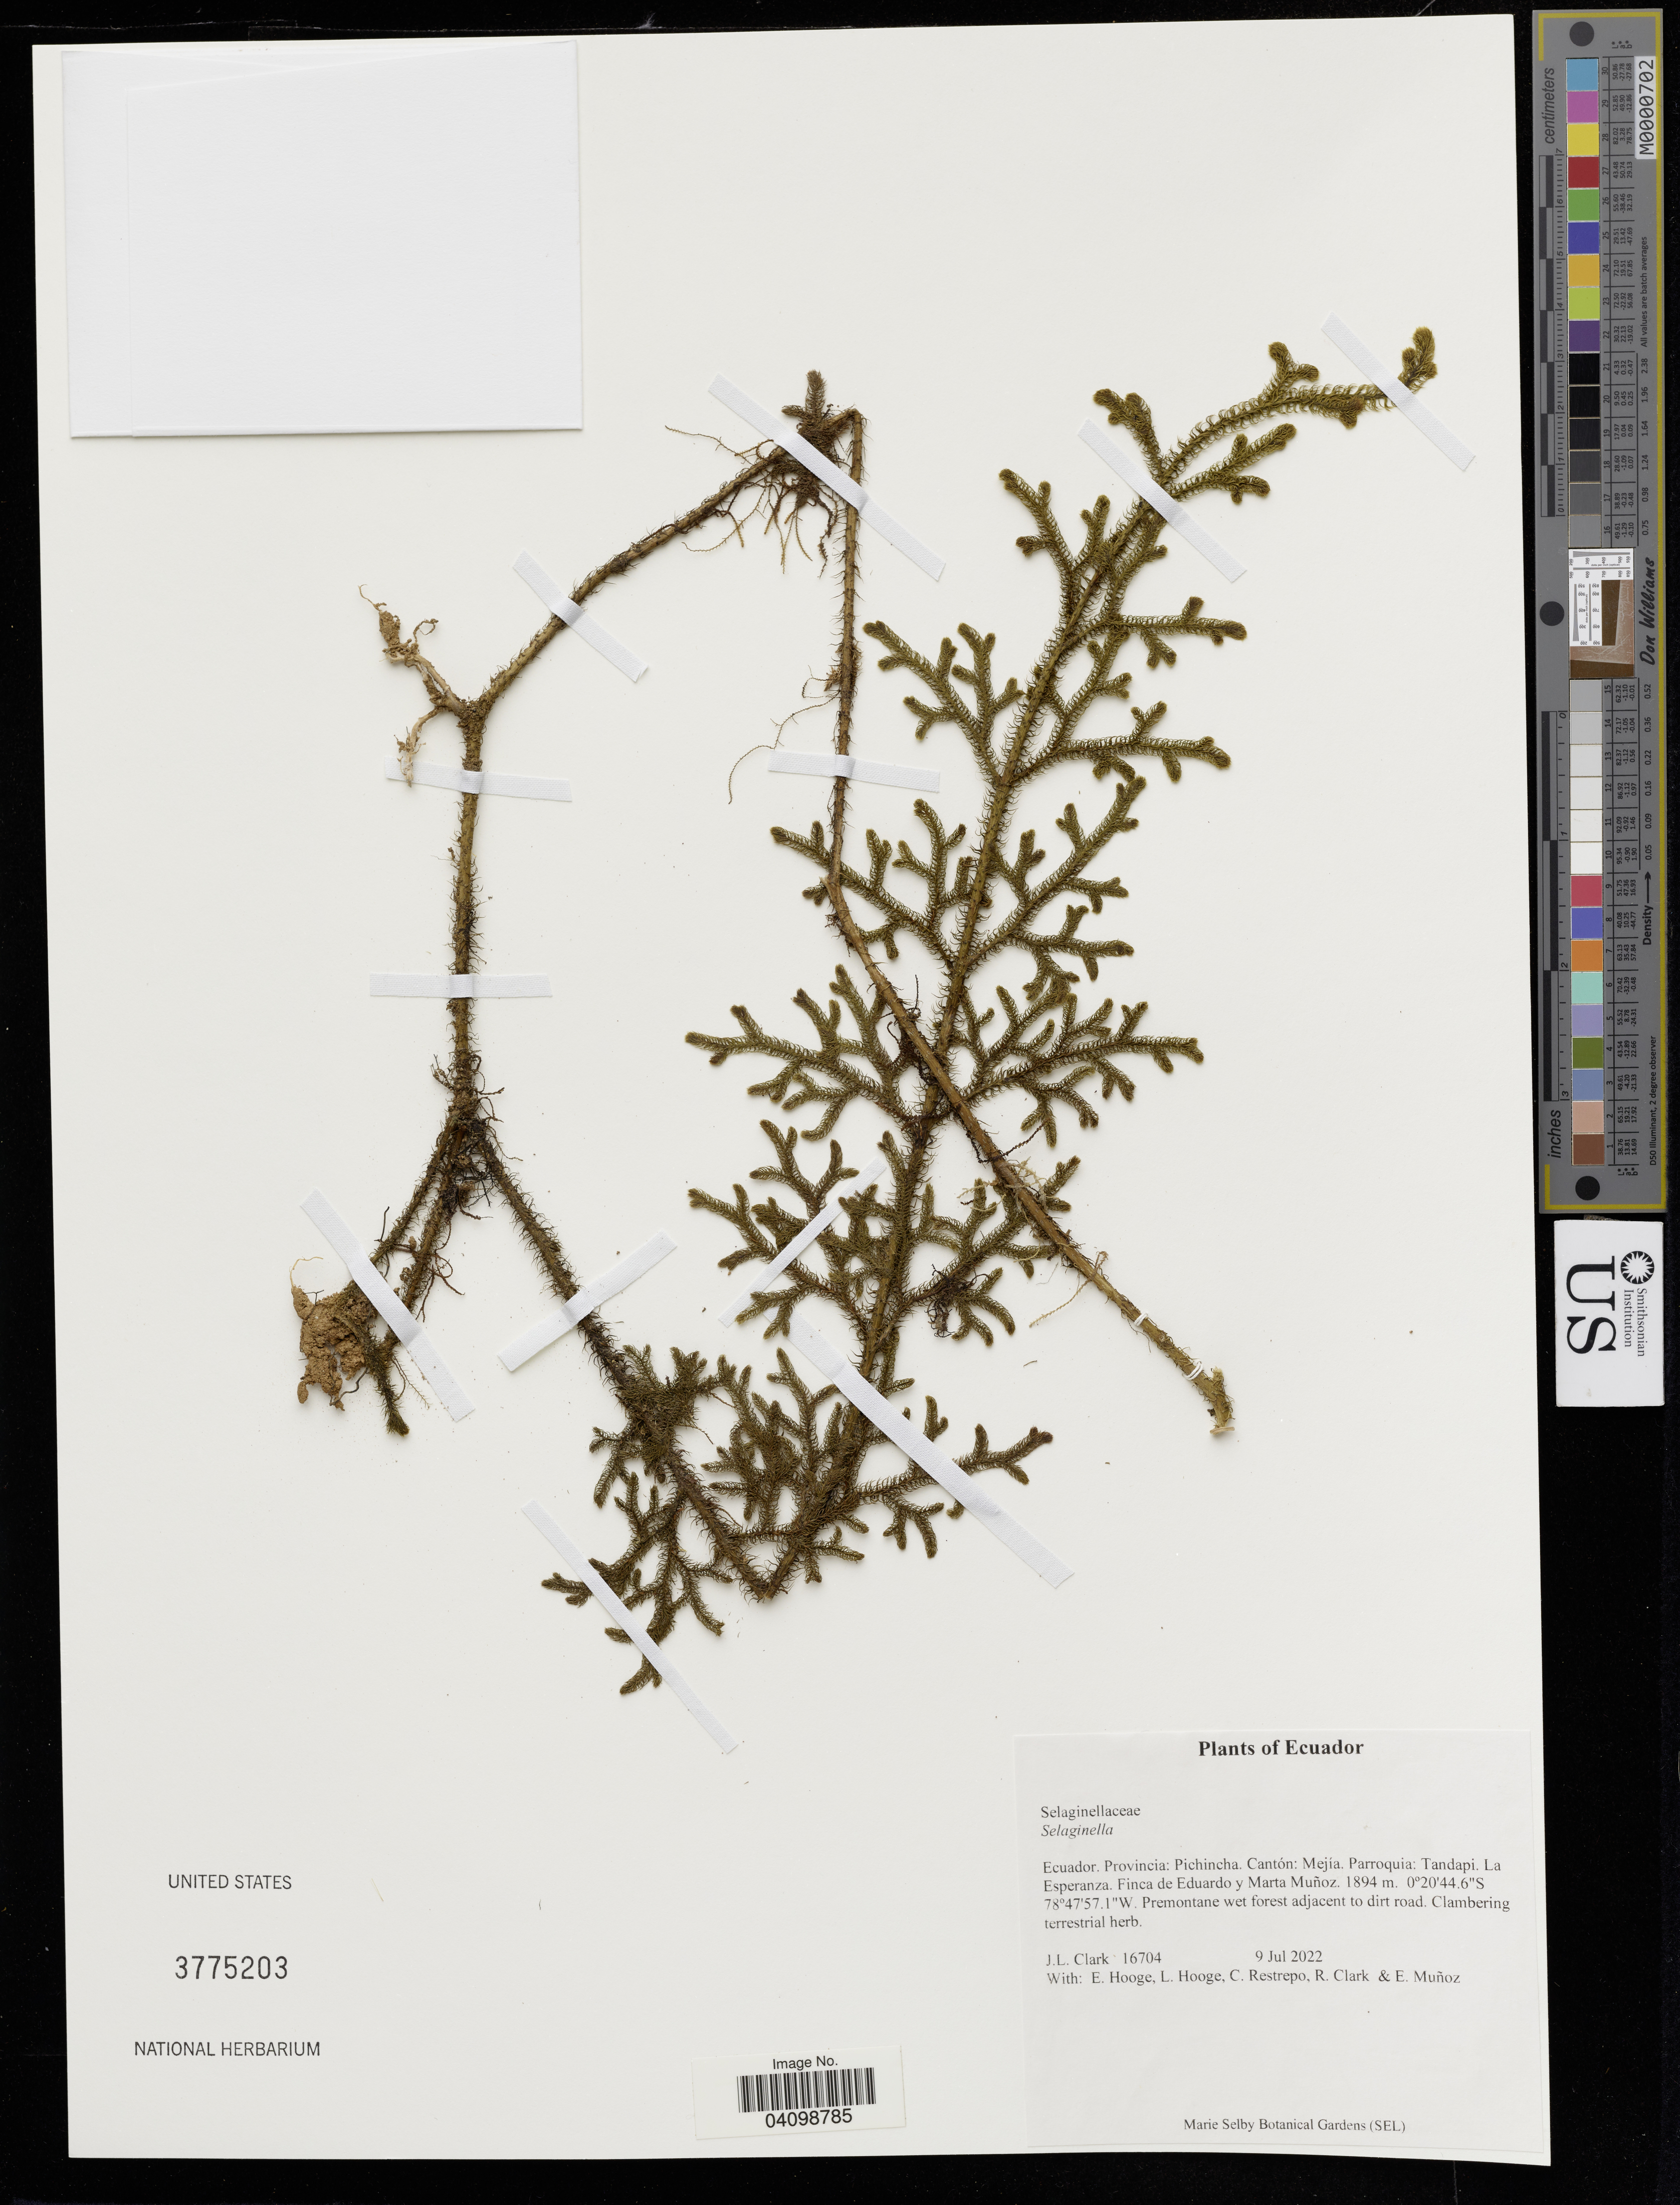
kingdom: Plantae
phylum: Tracheophyta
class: Lycopodiopsida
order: Selaginellales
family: Selaginellaceae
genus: Selaginella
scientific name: Selaginella sp.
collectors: J. Clark & C. Restrepo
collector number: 16704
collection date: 2022-07-09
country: Ecuador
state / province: Pichincha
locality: Cantón: Mejía. Parroquia: Tandapi. La Esperanza. Finca de Eduardo y Marta Muñoz.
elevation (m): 2994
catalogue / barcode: US 3775203